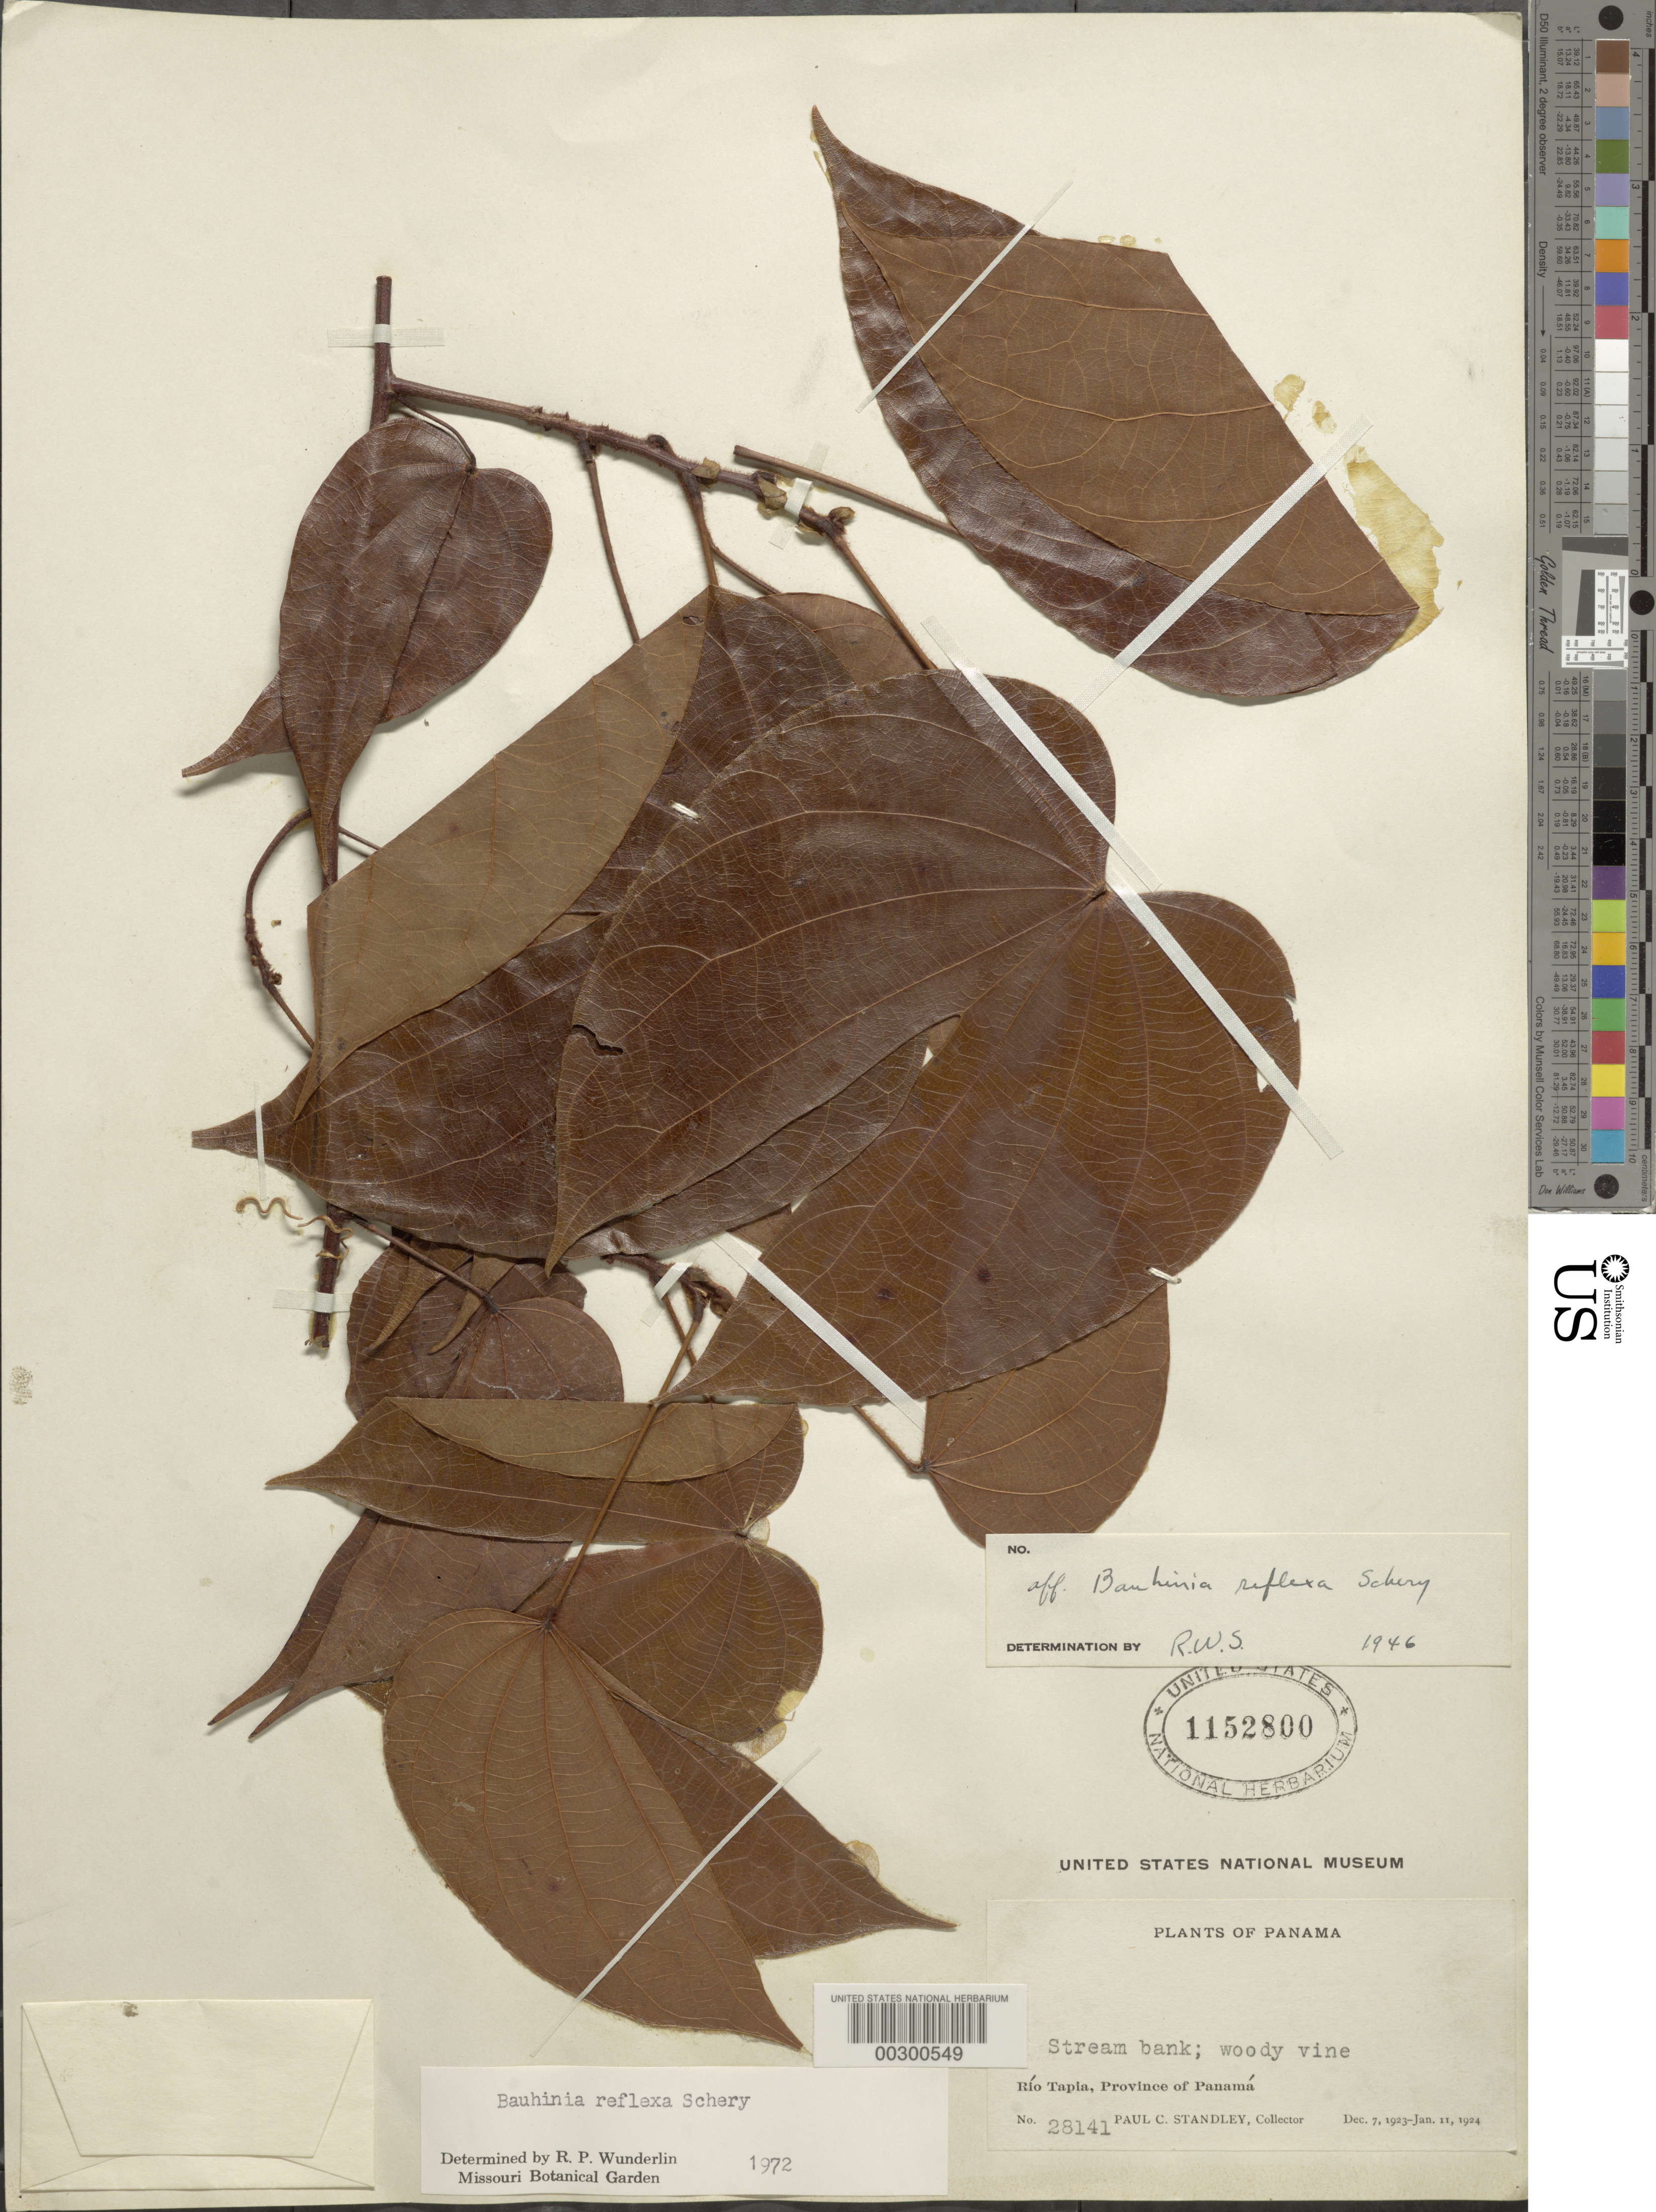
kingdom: Plantae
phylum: Tracheophyta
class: Magnoliopsida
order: Fabales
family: Fabaceae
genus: Bauhinia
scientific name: Bauhinia reflexa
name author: Schery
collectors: P. C. Standley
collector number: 28141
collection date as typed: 07 Dec 1924 to 11 Jan 1924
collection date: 1924-01-11/1924-12-07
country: Panama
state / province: Panamá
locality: Rio Tapia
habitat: Stream bank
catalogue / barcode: US 1152800